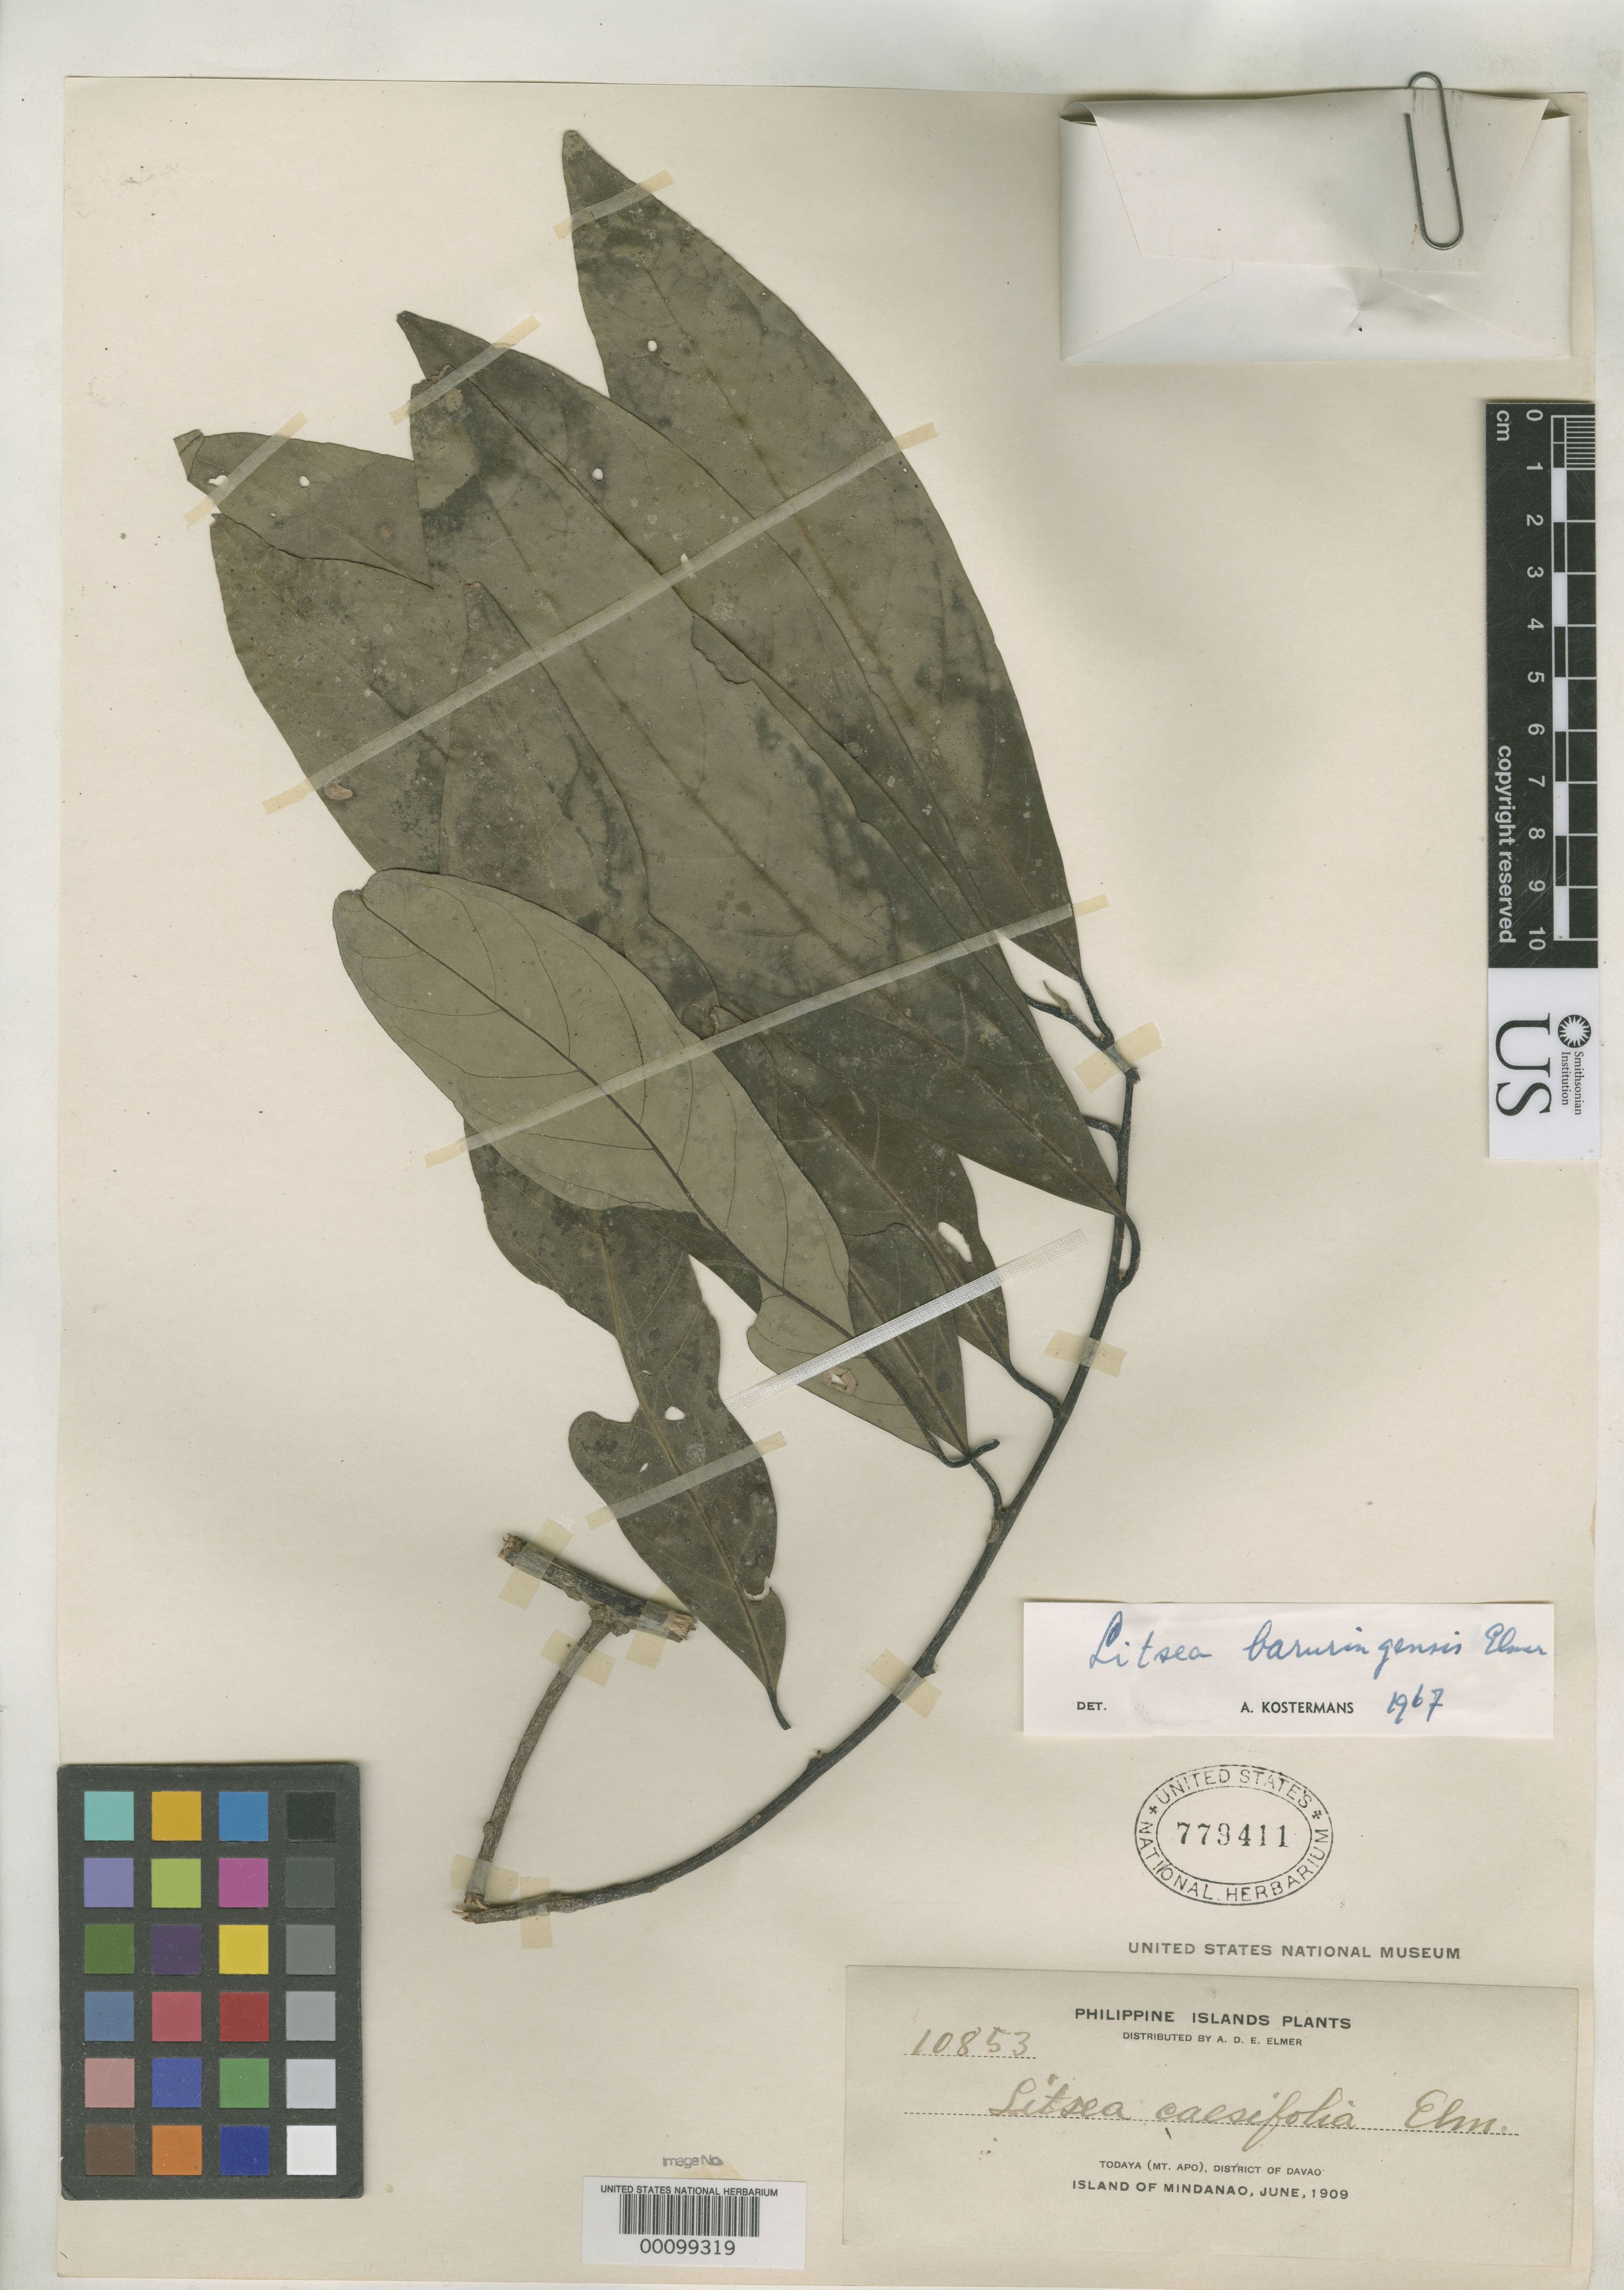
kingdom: Plantae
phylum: Tracheophyta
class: Magnoliopsida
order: Laurales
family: Lauraceae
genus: Litsea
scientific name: Litsea caesifolia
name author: Elmer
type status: Isotype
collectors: A. D. E. Elmer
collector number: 10853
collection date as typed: Jun 1909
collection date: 1909-06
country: Philippines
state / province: Davao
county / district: Davao del Sur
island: Mindanao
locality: Todaya, Mt. Apo.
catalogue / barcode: US 779411